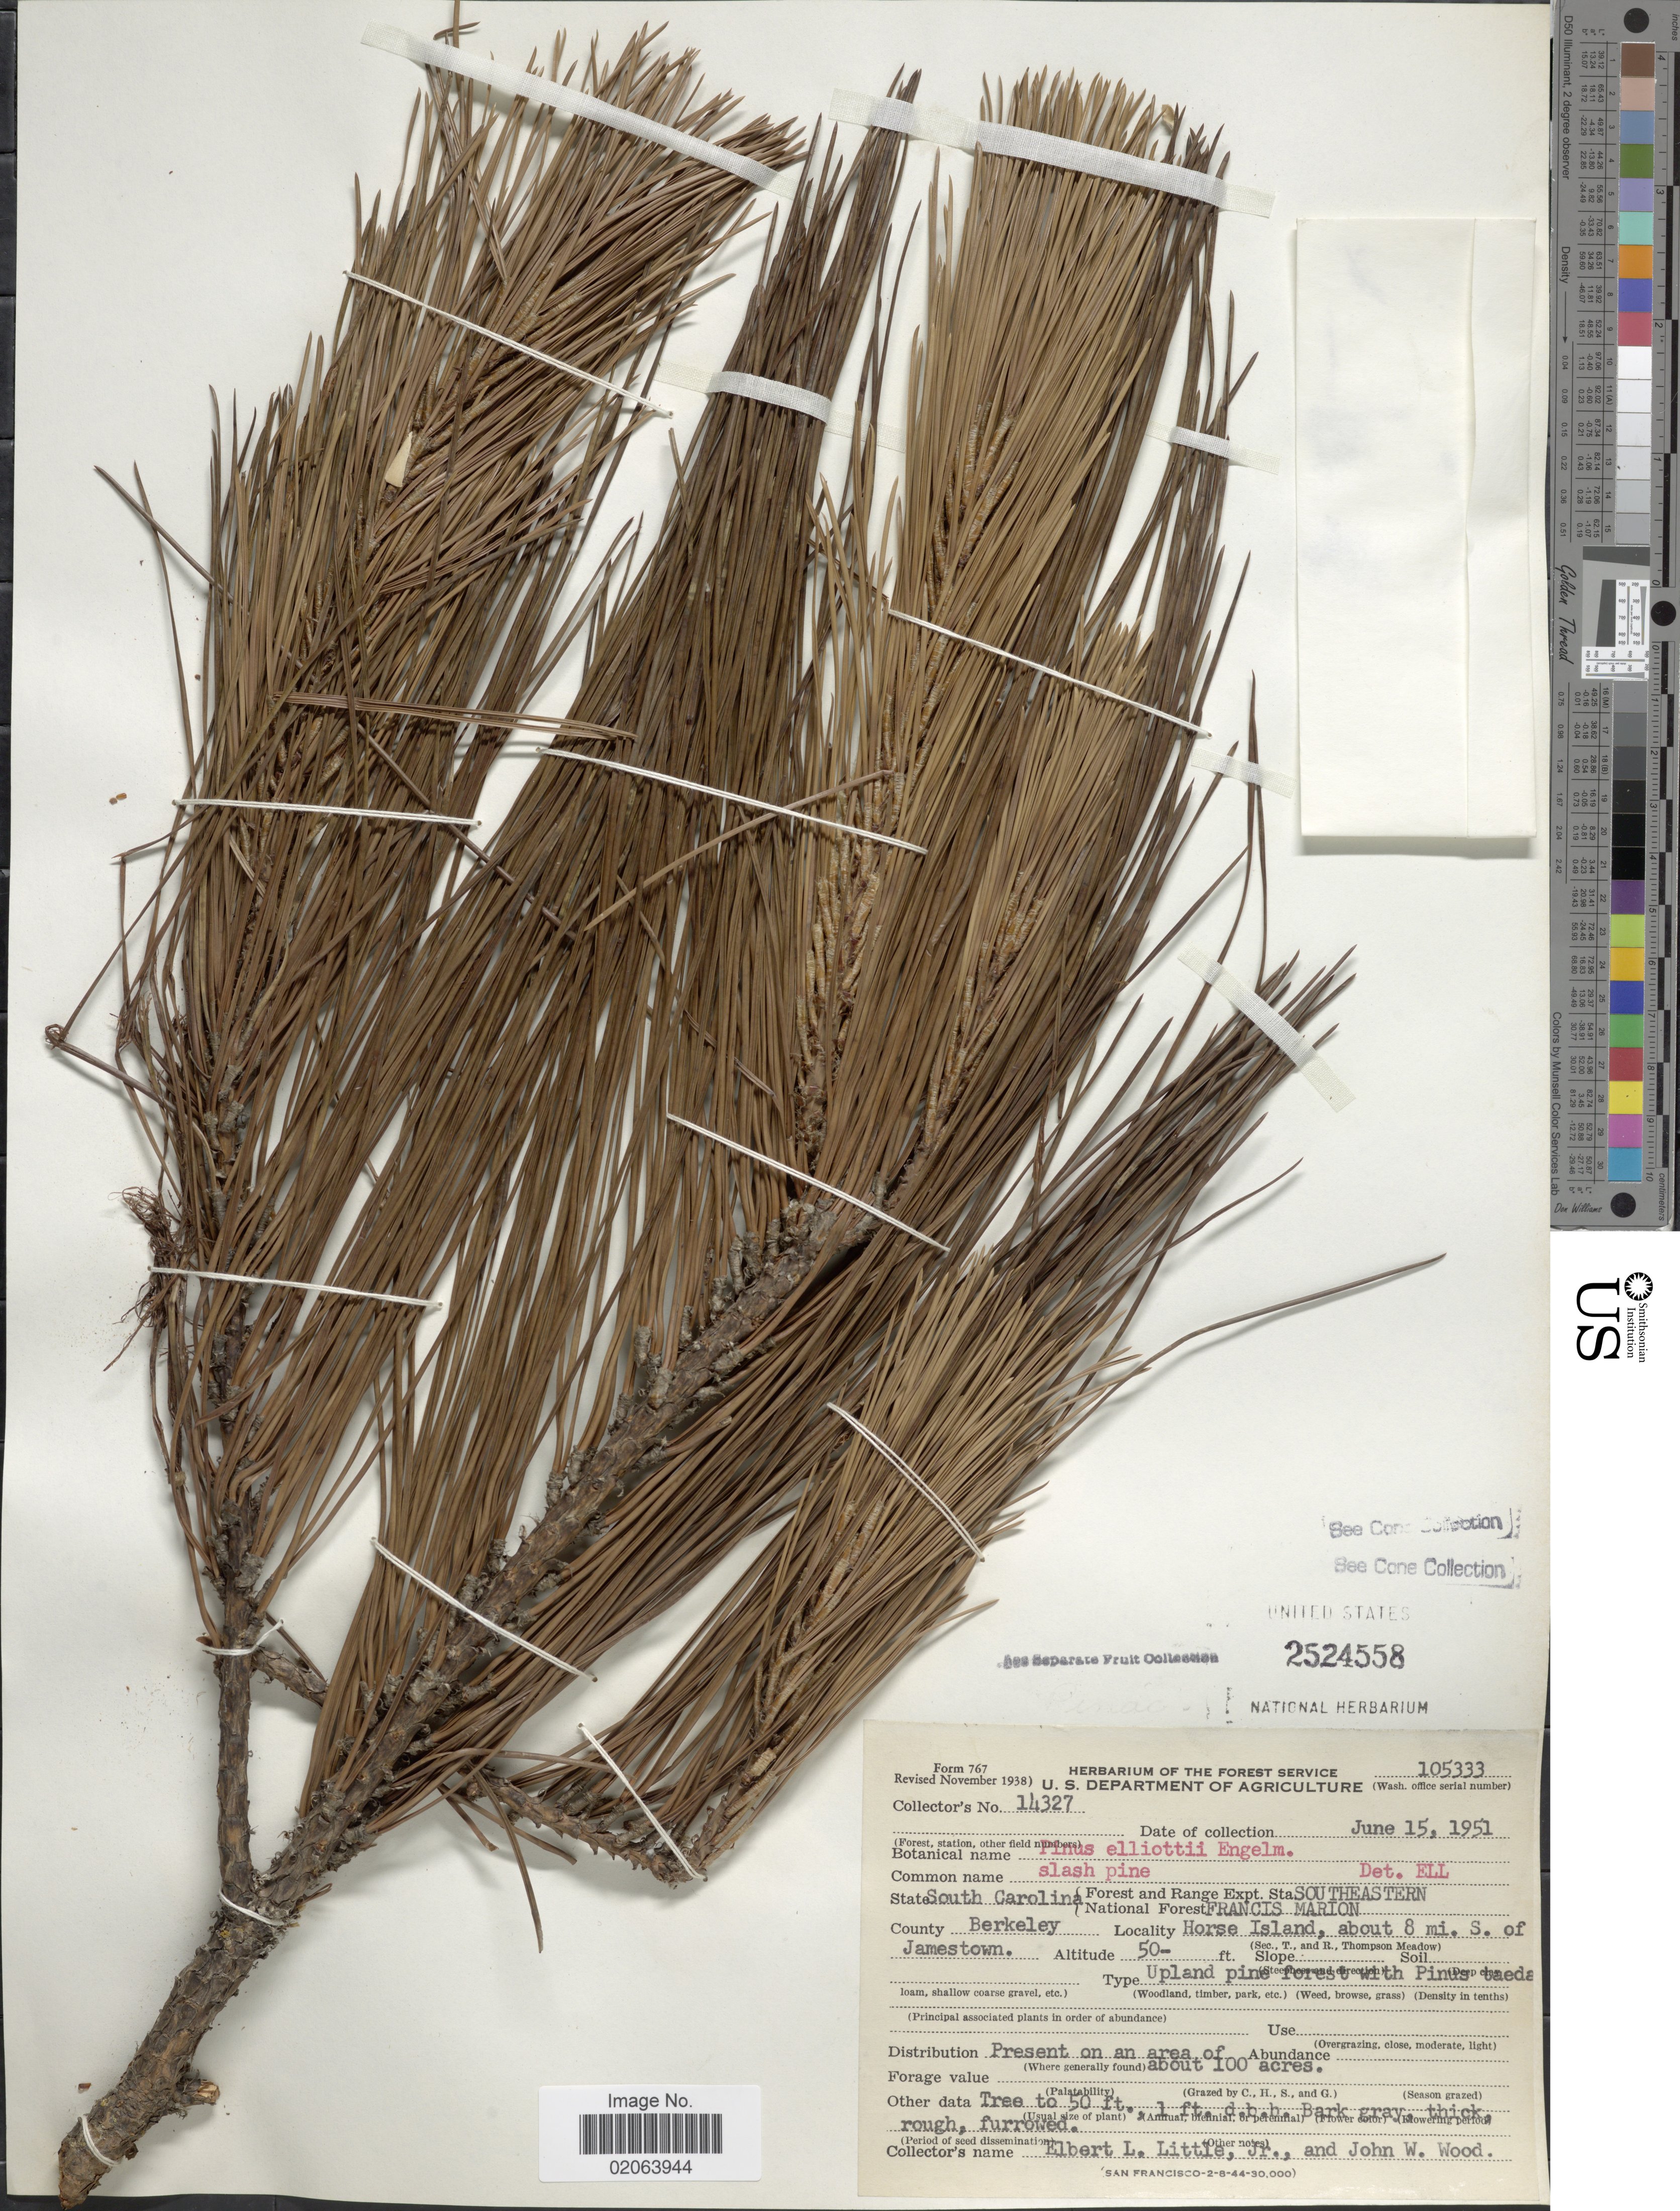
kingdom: Plantae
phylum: Tracheophyta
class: Pinopsida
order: Pinales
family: Pinaceae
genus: Pinus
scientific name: Pinus elliottii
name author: Engelm.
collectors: E. L. Little & J. Wood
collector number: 14327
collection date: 1951-06-15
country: United States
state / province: South Carolina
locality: Forest and Range Expt. Sta. Southeastern. National Forest Francis Marion. County Berkeley. Horse Island, about 8 mi. S. of Jamestown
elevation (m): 15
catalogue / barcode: US 2524558